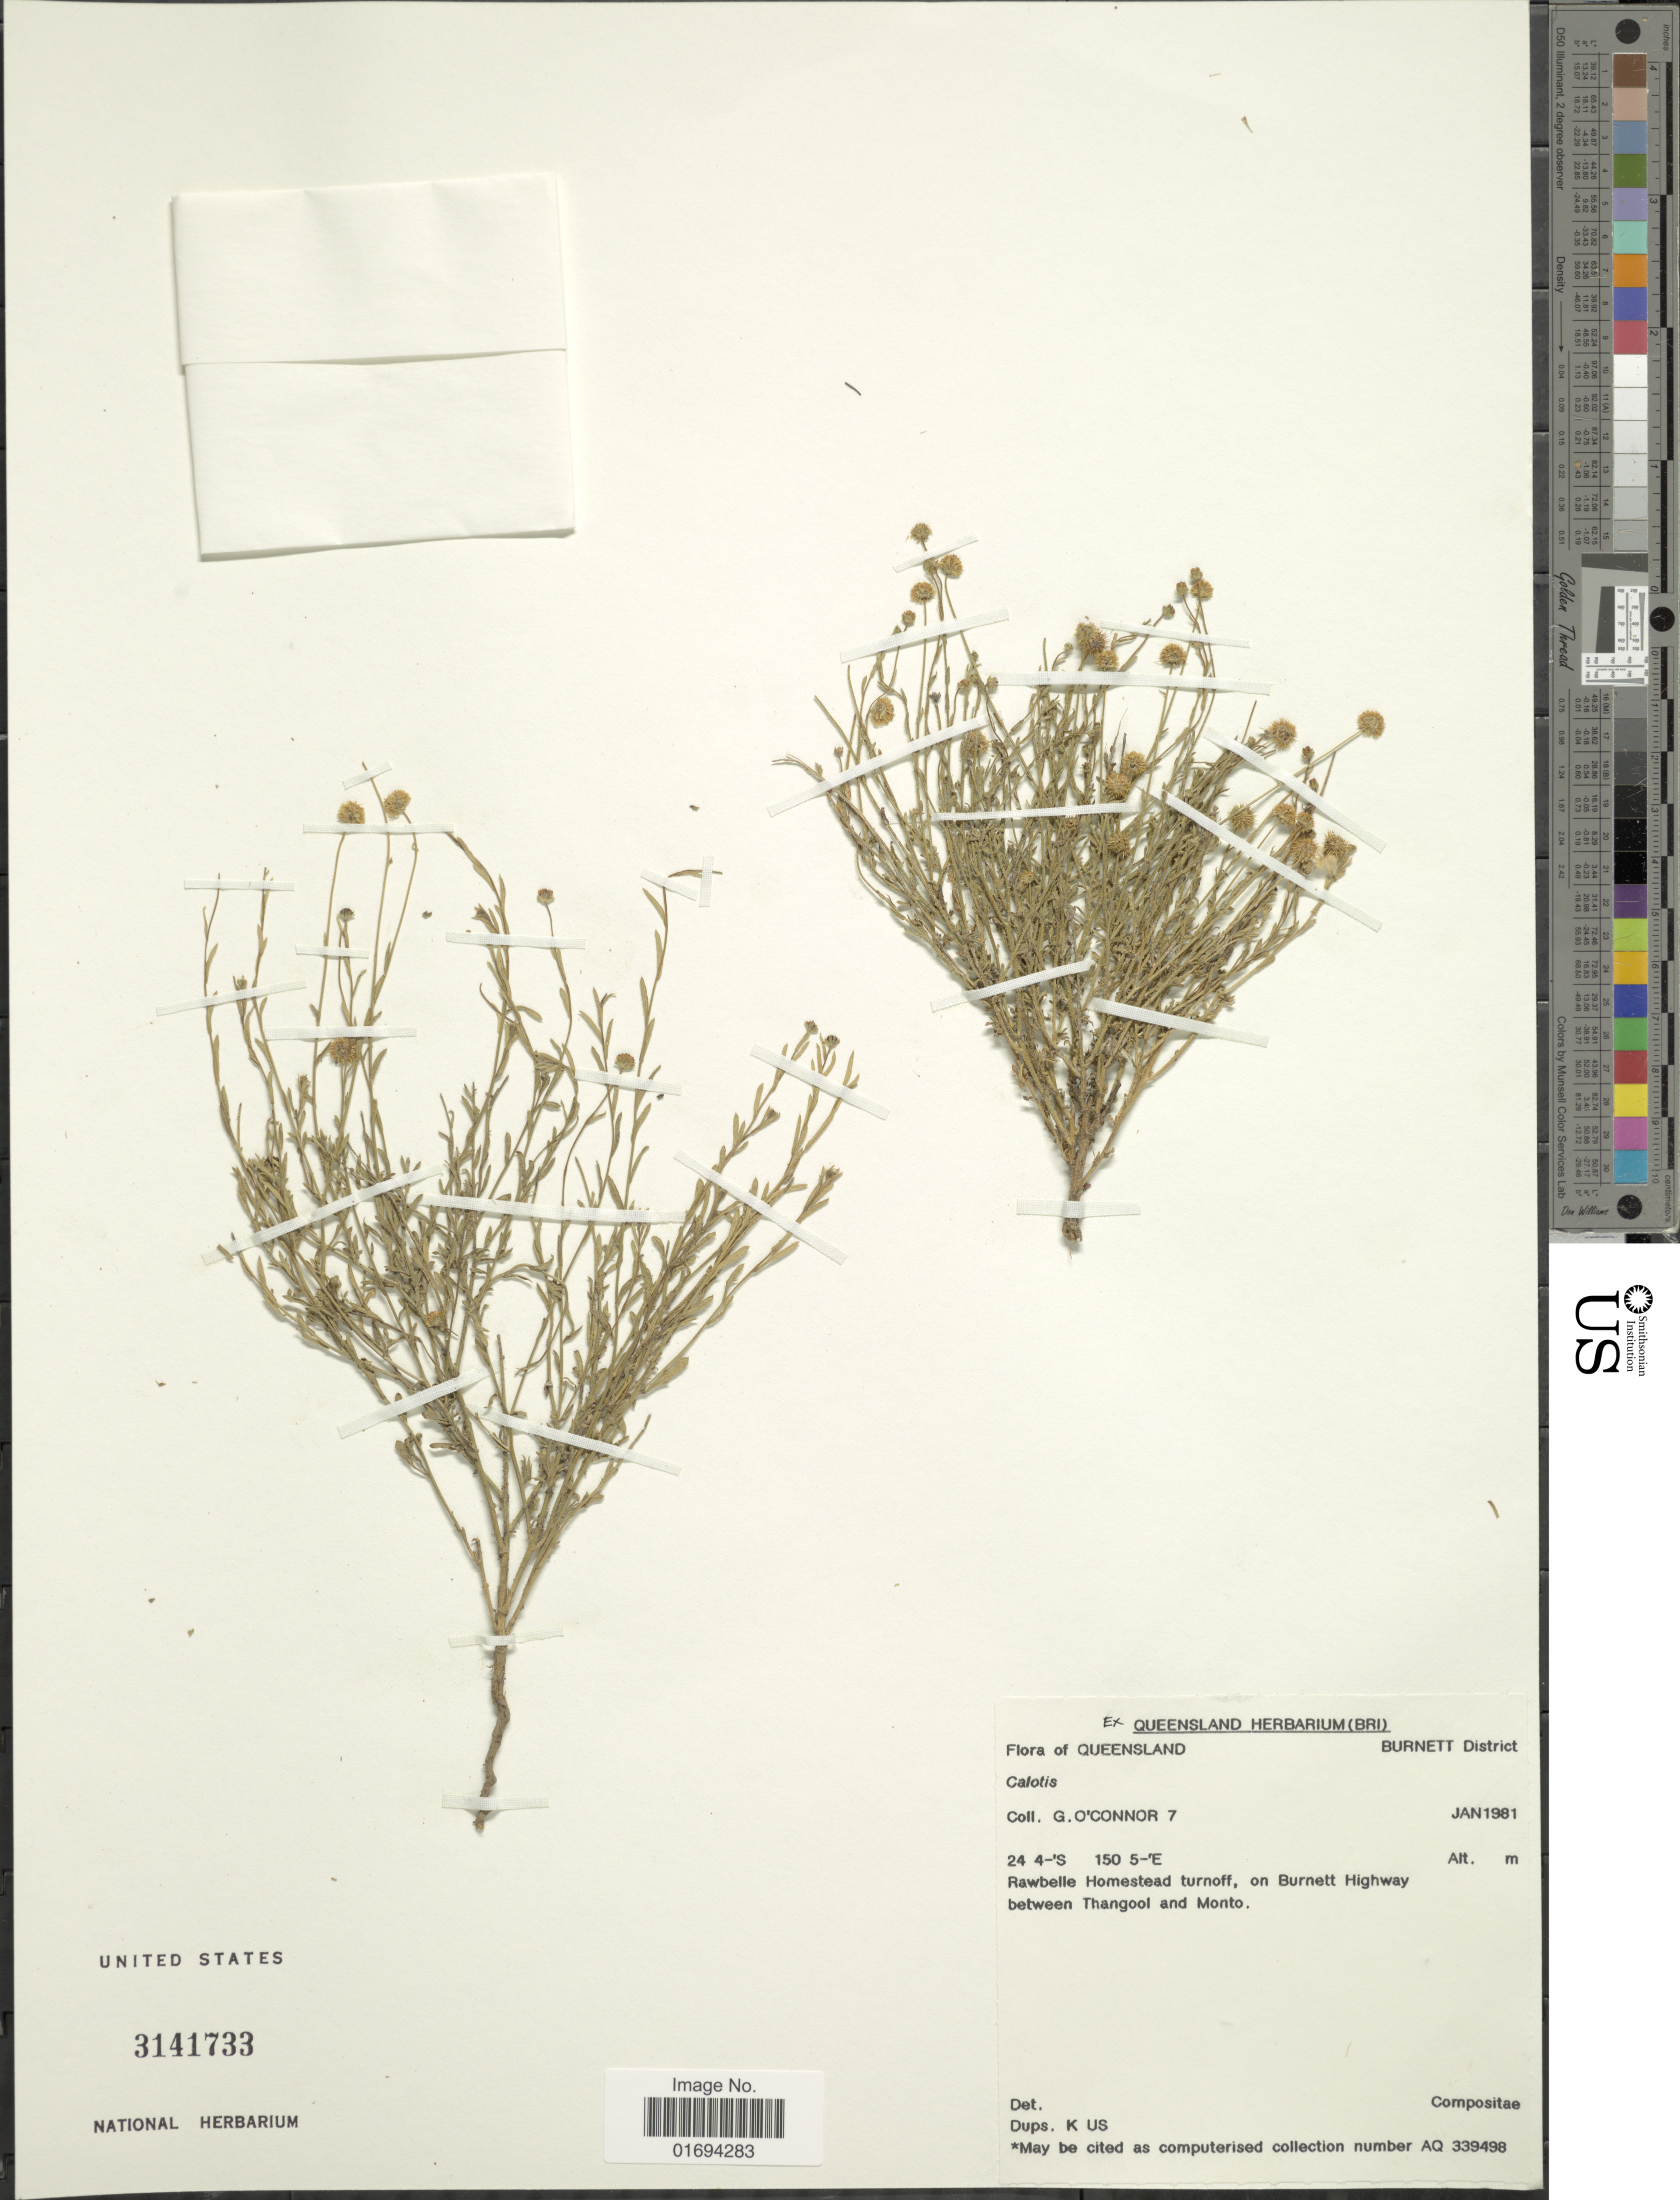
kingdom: Plantae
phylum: Tracheophyta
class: Magnoliopsida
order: Asterales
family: Asteraceae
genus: Calotis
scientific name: Calotis sp.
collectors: G. O'Connor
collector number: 7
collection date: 1981-01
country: Australia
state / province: Queensland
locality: Burnett District, Rawbelle Homestead turnoff, on Burnett Highway between Thangool and Monto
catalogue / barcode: US 3141733